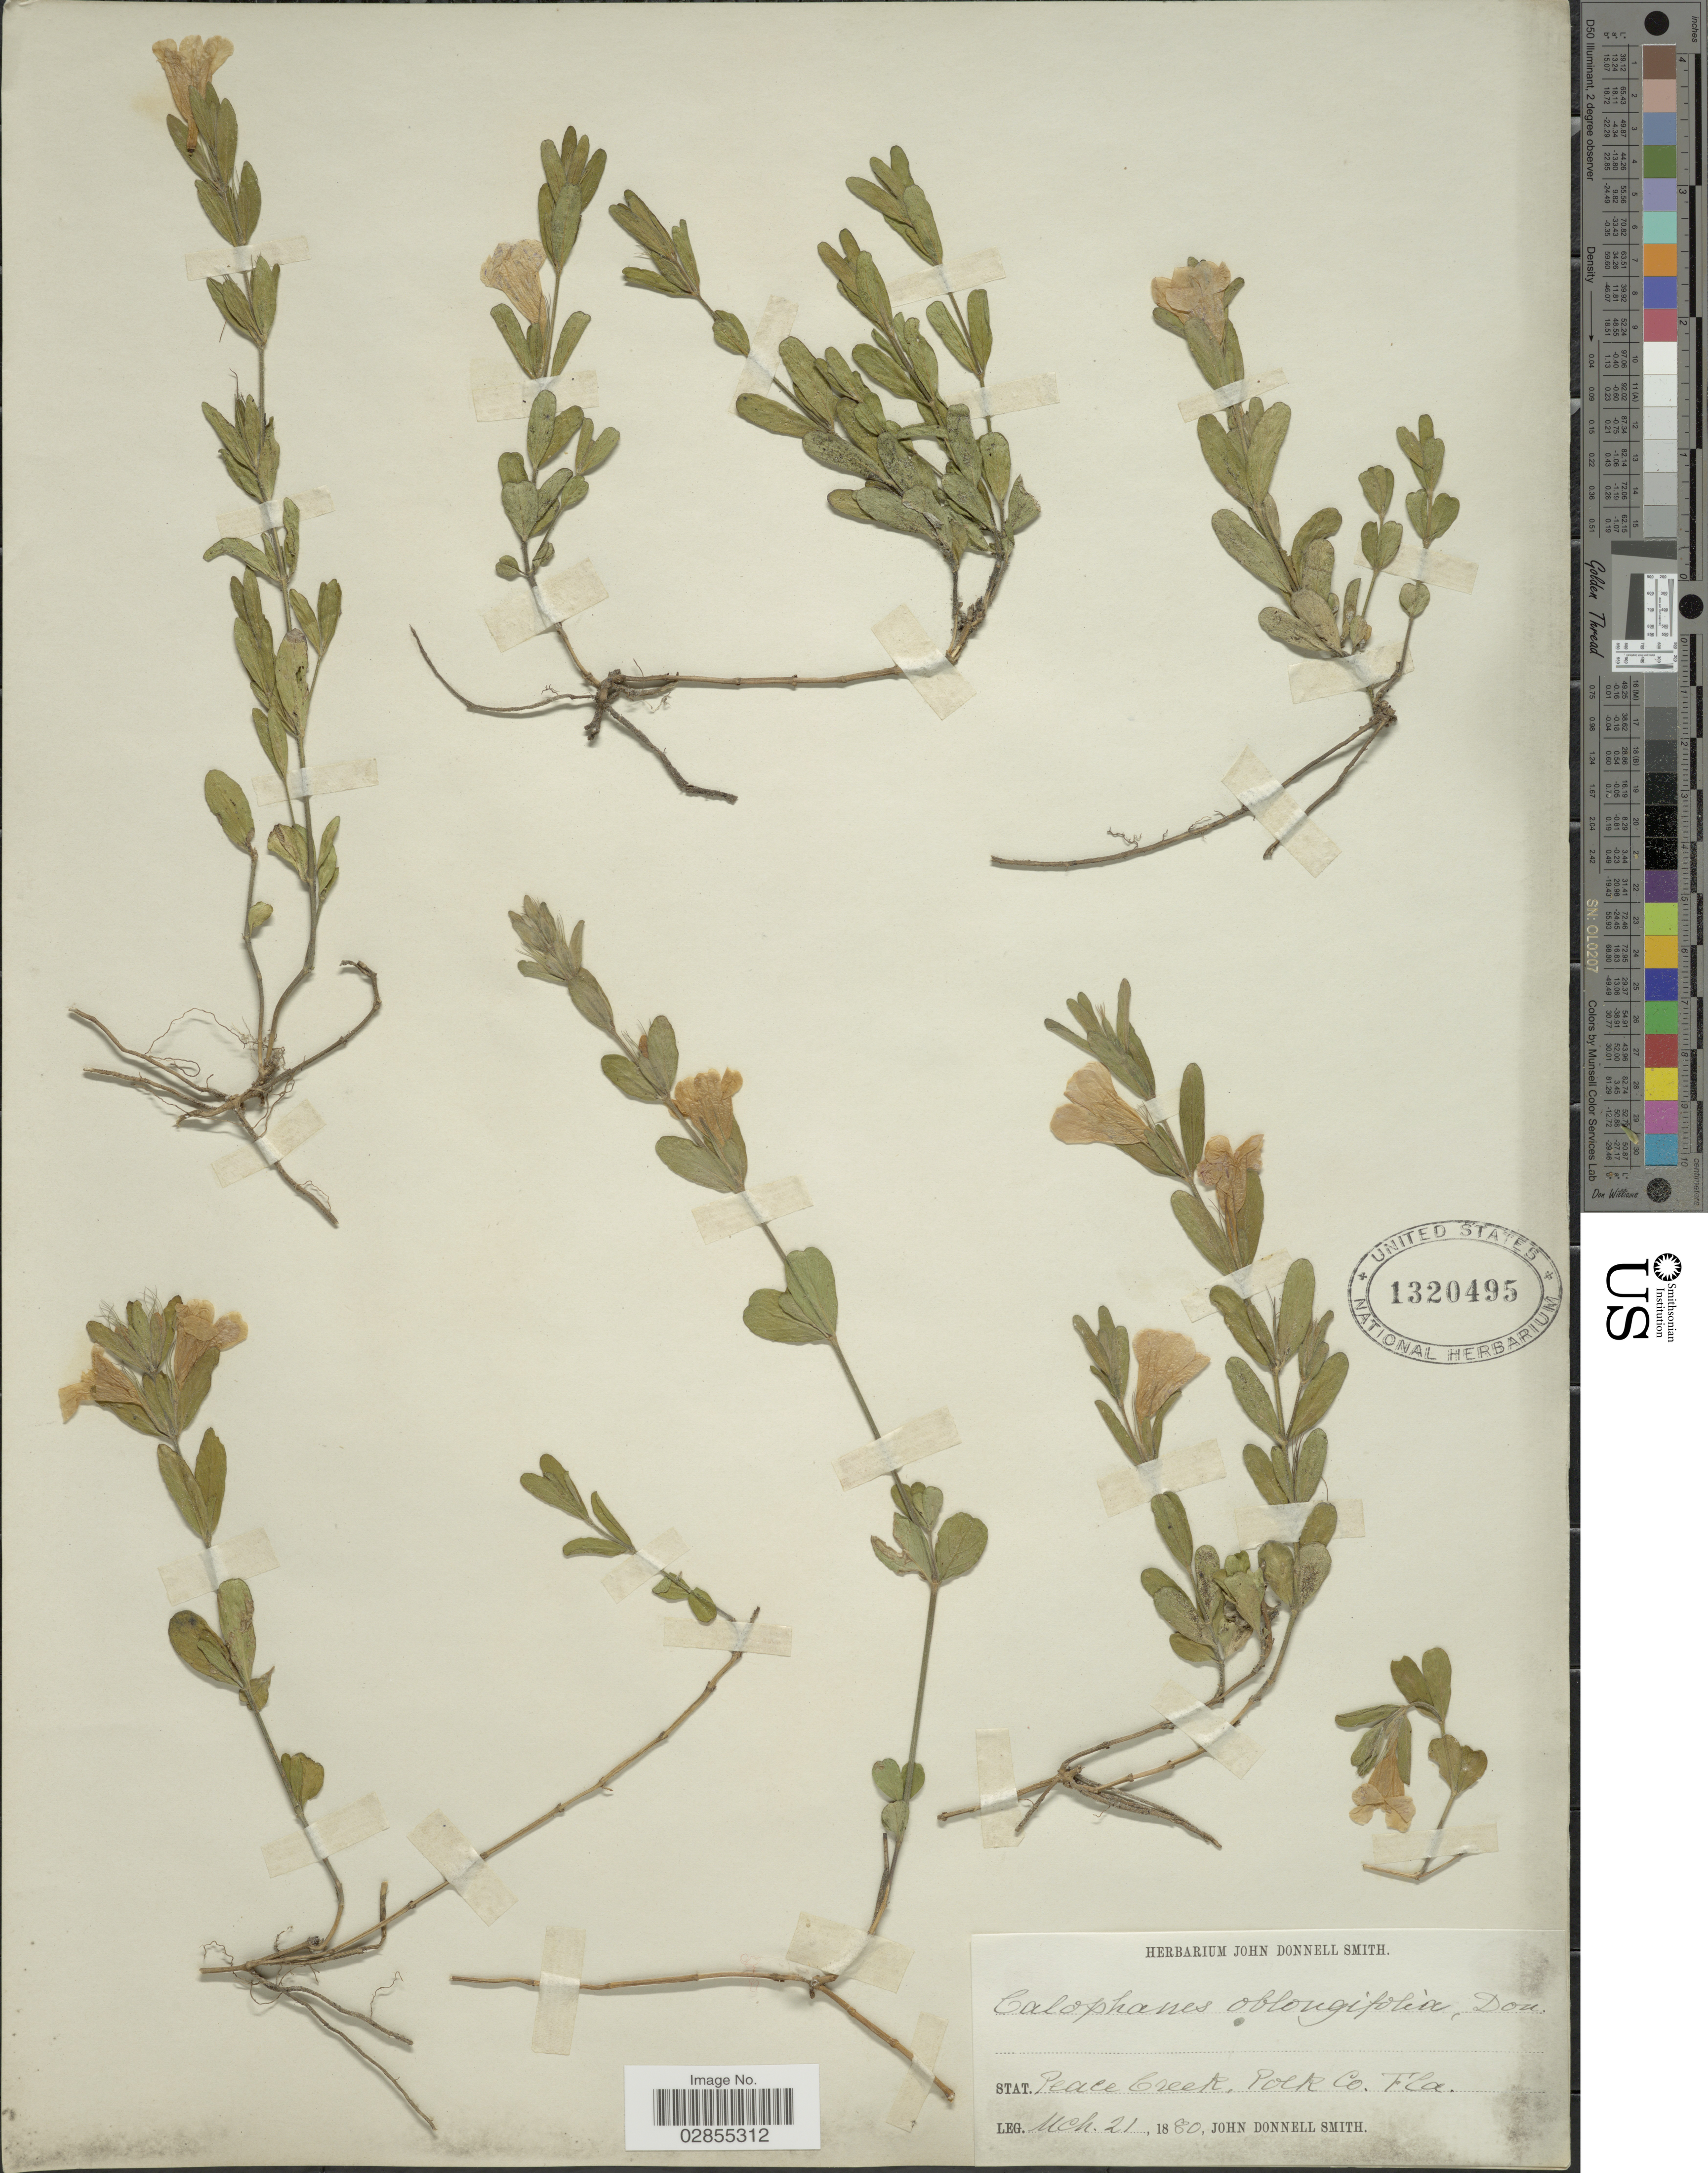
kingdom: Plantae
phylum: Tracheophyta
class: Magnoliopsida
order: Lamiales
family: Acanthaceae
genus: Dyschoriste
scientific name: Dyschoriste oblongifolia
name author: (Michx.) Kuntze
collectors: J. Donnell Smith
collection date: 1880-03-21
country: United States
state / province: Florida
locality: Stat. Peace Creek, Polk Co.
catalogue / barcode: US 1320495